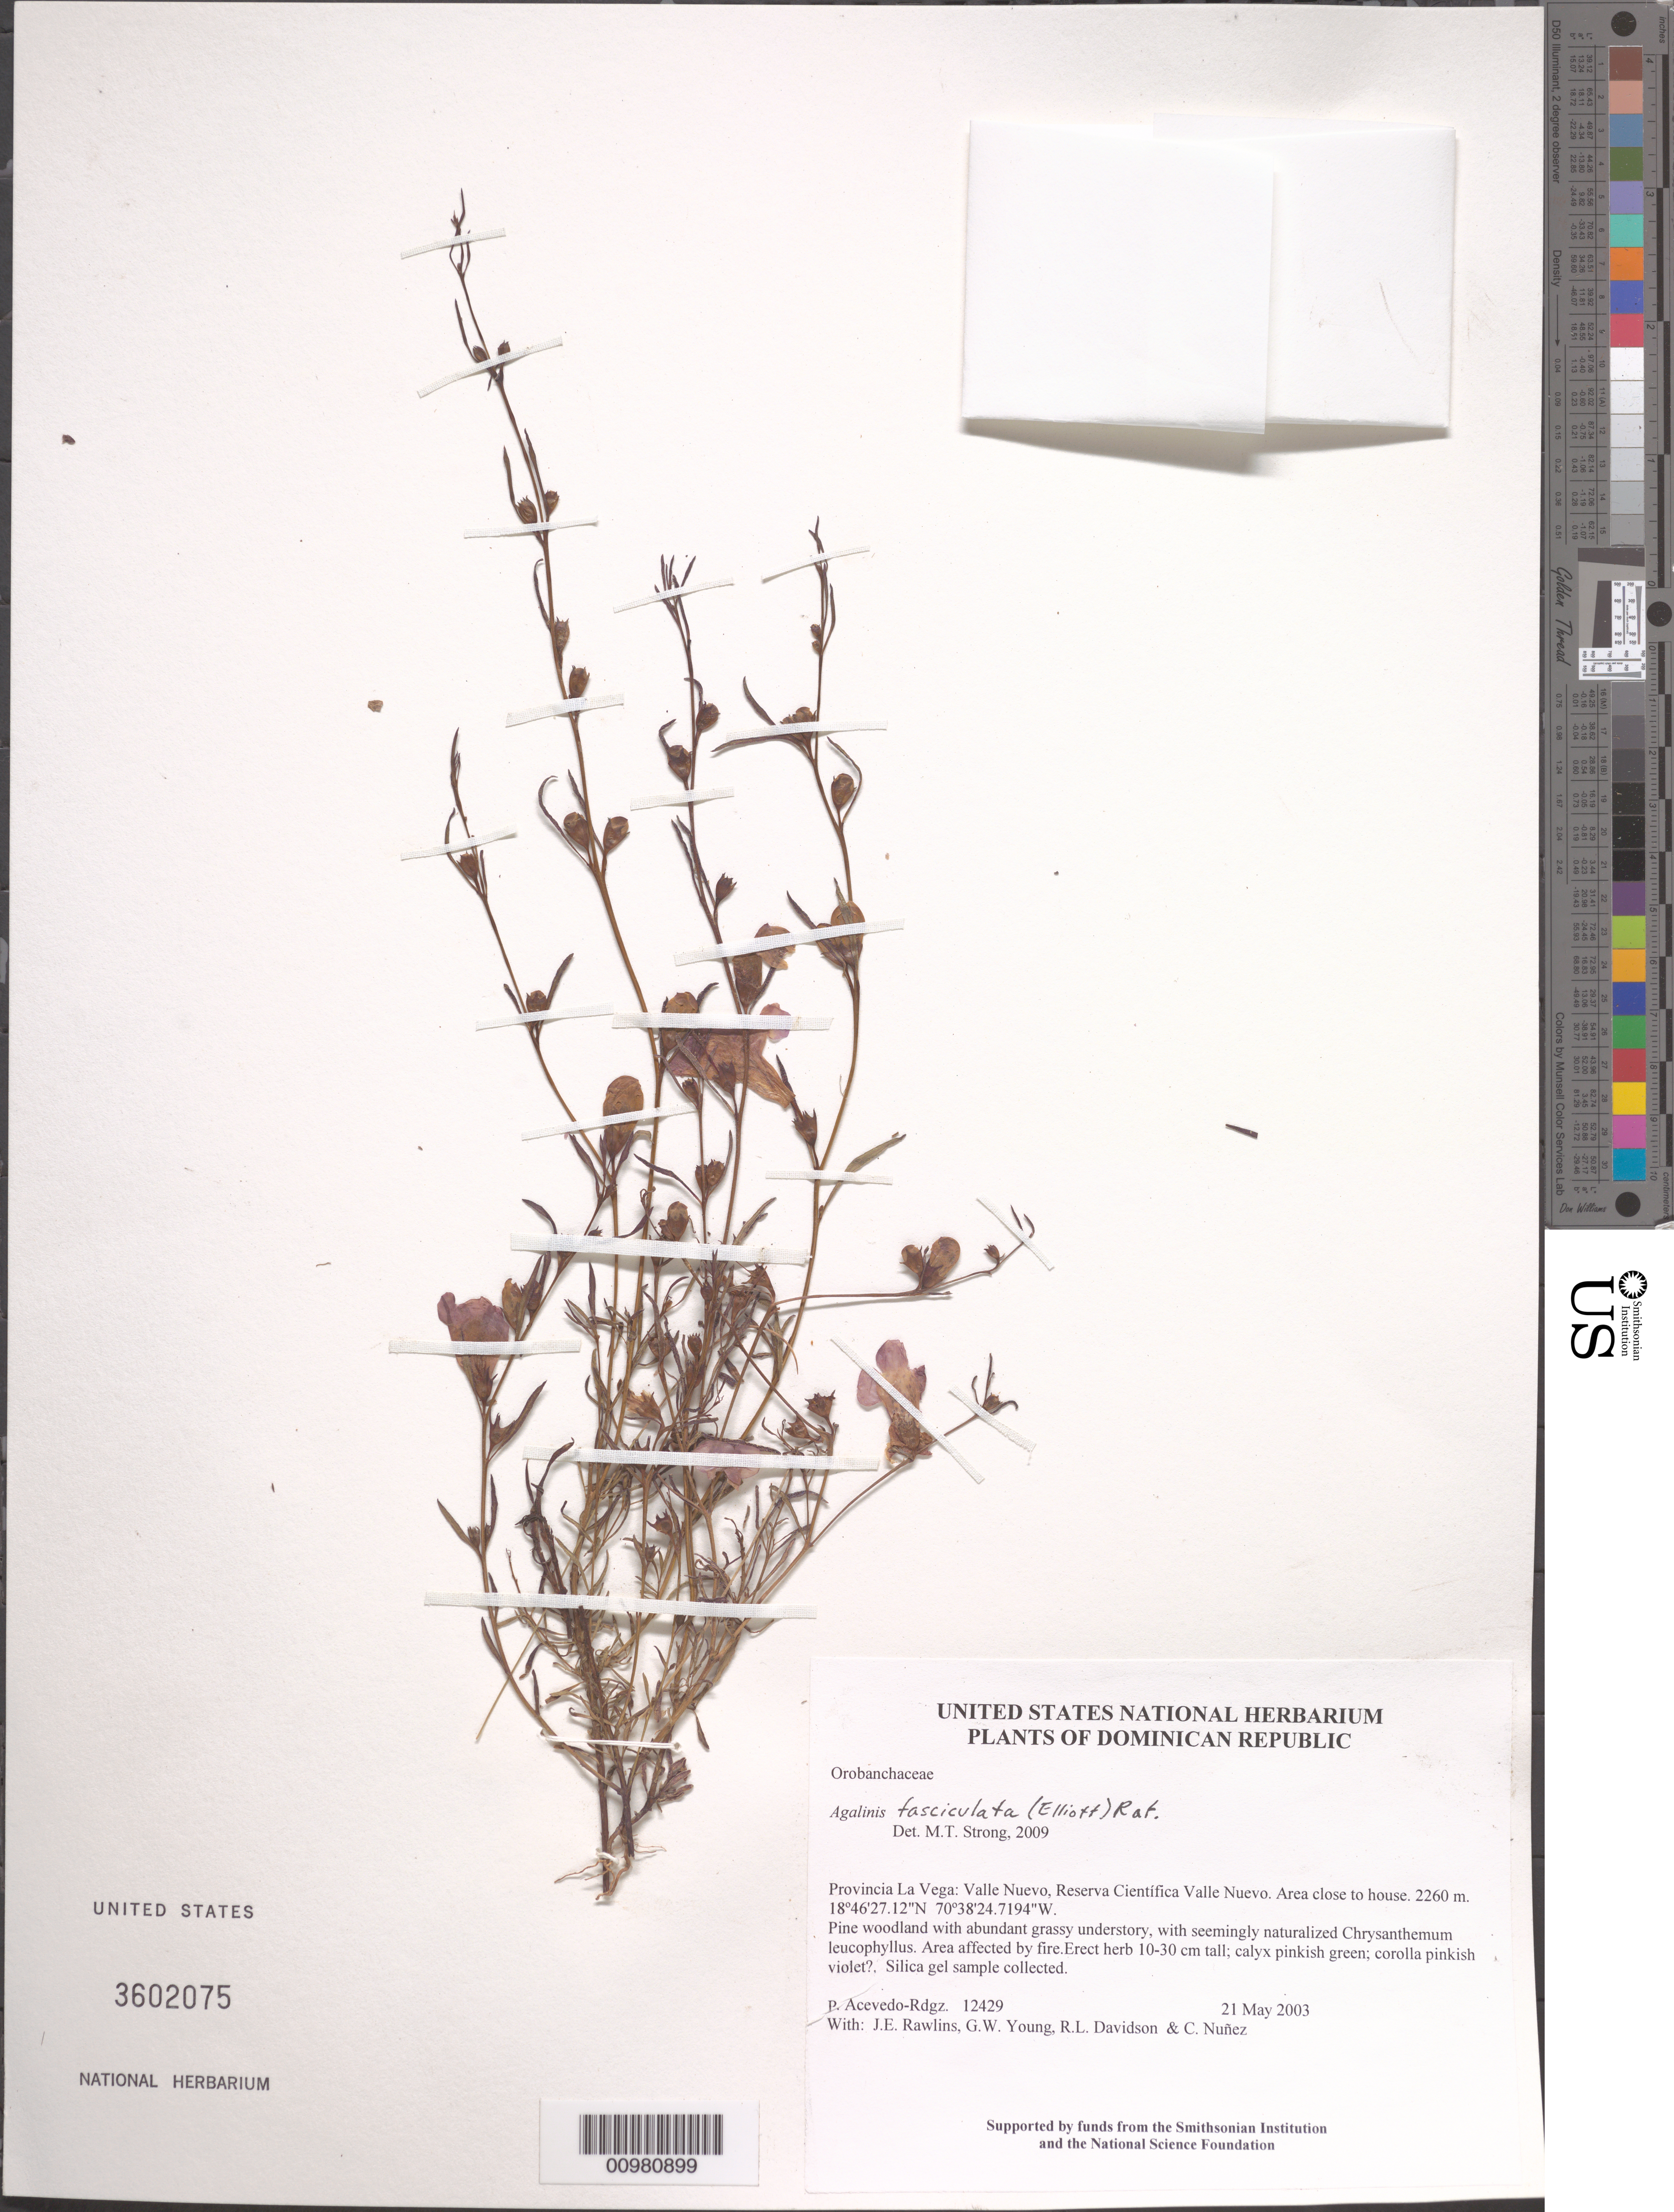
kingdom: Plantae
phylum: Tracheophyta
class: Magnoliopsida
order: Lamiales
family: Orobanchaceae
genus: Agalinis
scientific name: Agalinis fasciculata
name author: (Elliott) Raf.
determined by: Strong, M. T., (US), Smithsonian Institution - National Museum of Natural History (UNITED STATES)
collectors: P. Acevedo-Rodr., J. Rawlins, G. Young, R. Davidson & C. Nunez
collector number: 12429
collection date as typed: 21 May 2003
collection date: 2003-05-21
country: Dominican Republic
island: Hispaniola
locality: Provincia La Vega: Valle Nuevo, Reserva Científica Valle Nuevo. Area close to house.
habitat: Pine woodland with abundant grassy understory, with seemingly naturalized Chrysanthemum leucophyllus. Area affected by fire.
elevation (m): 2260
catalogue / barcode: US 3602075